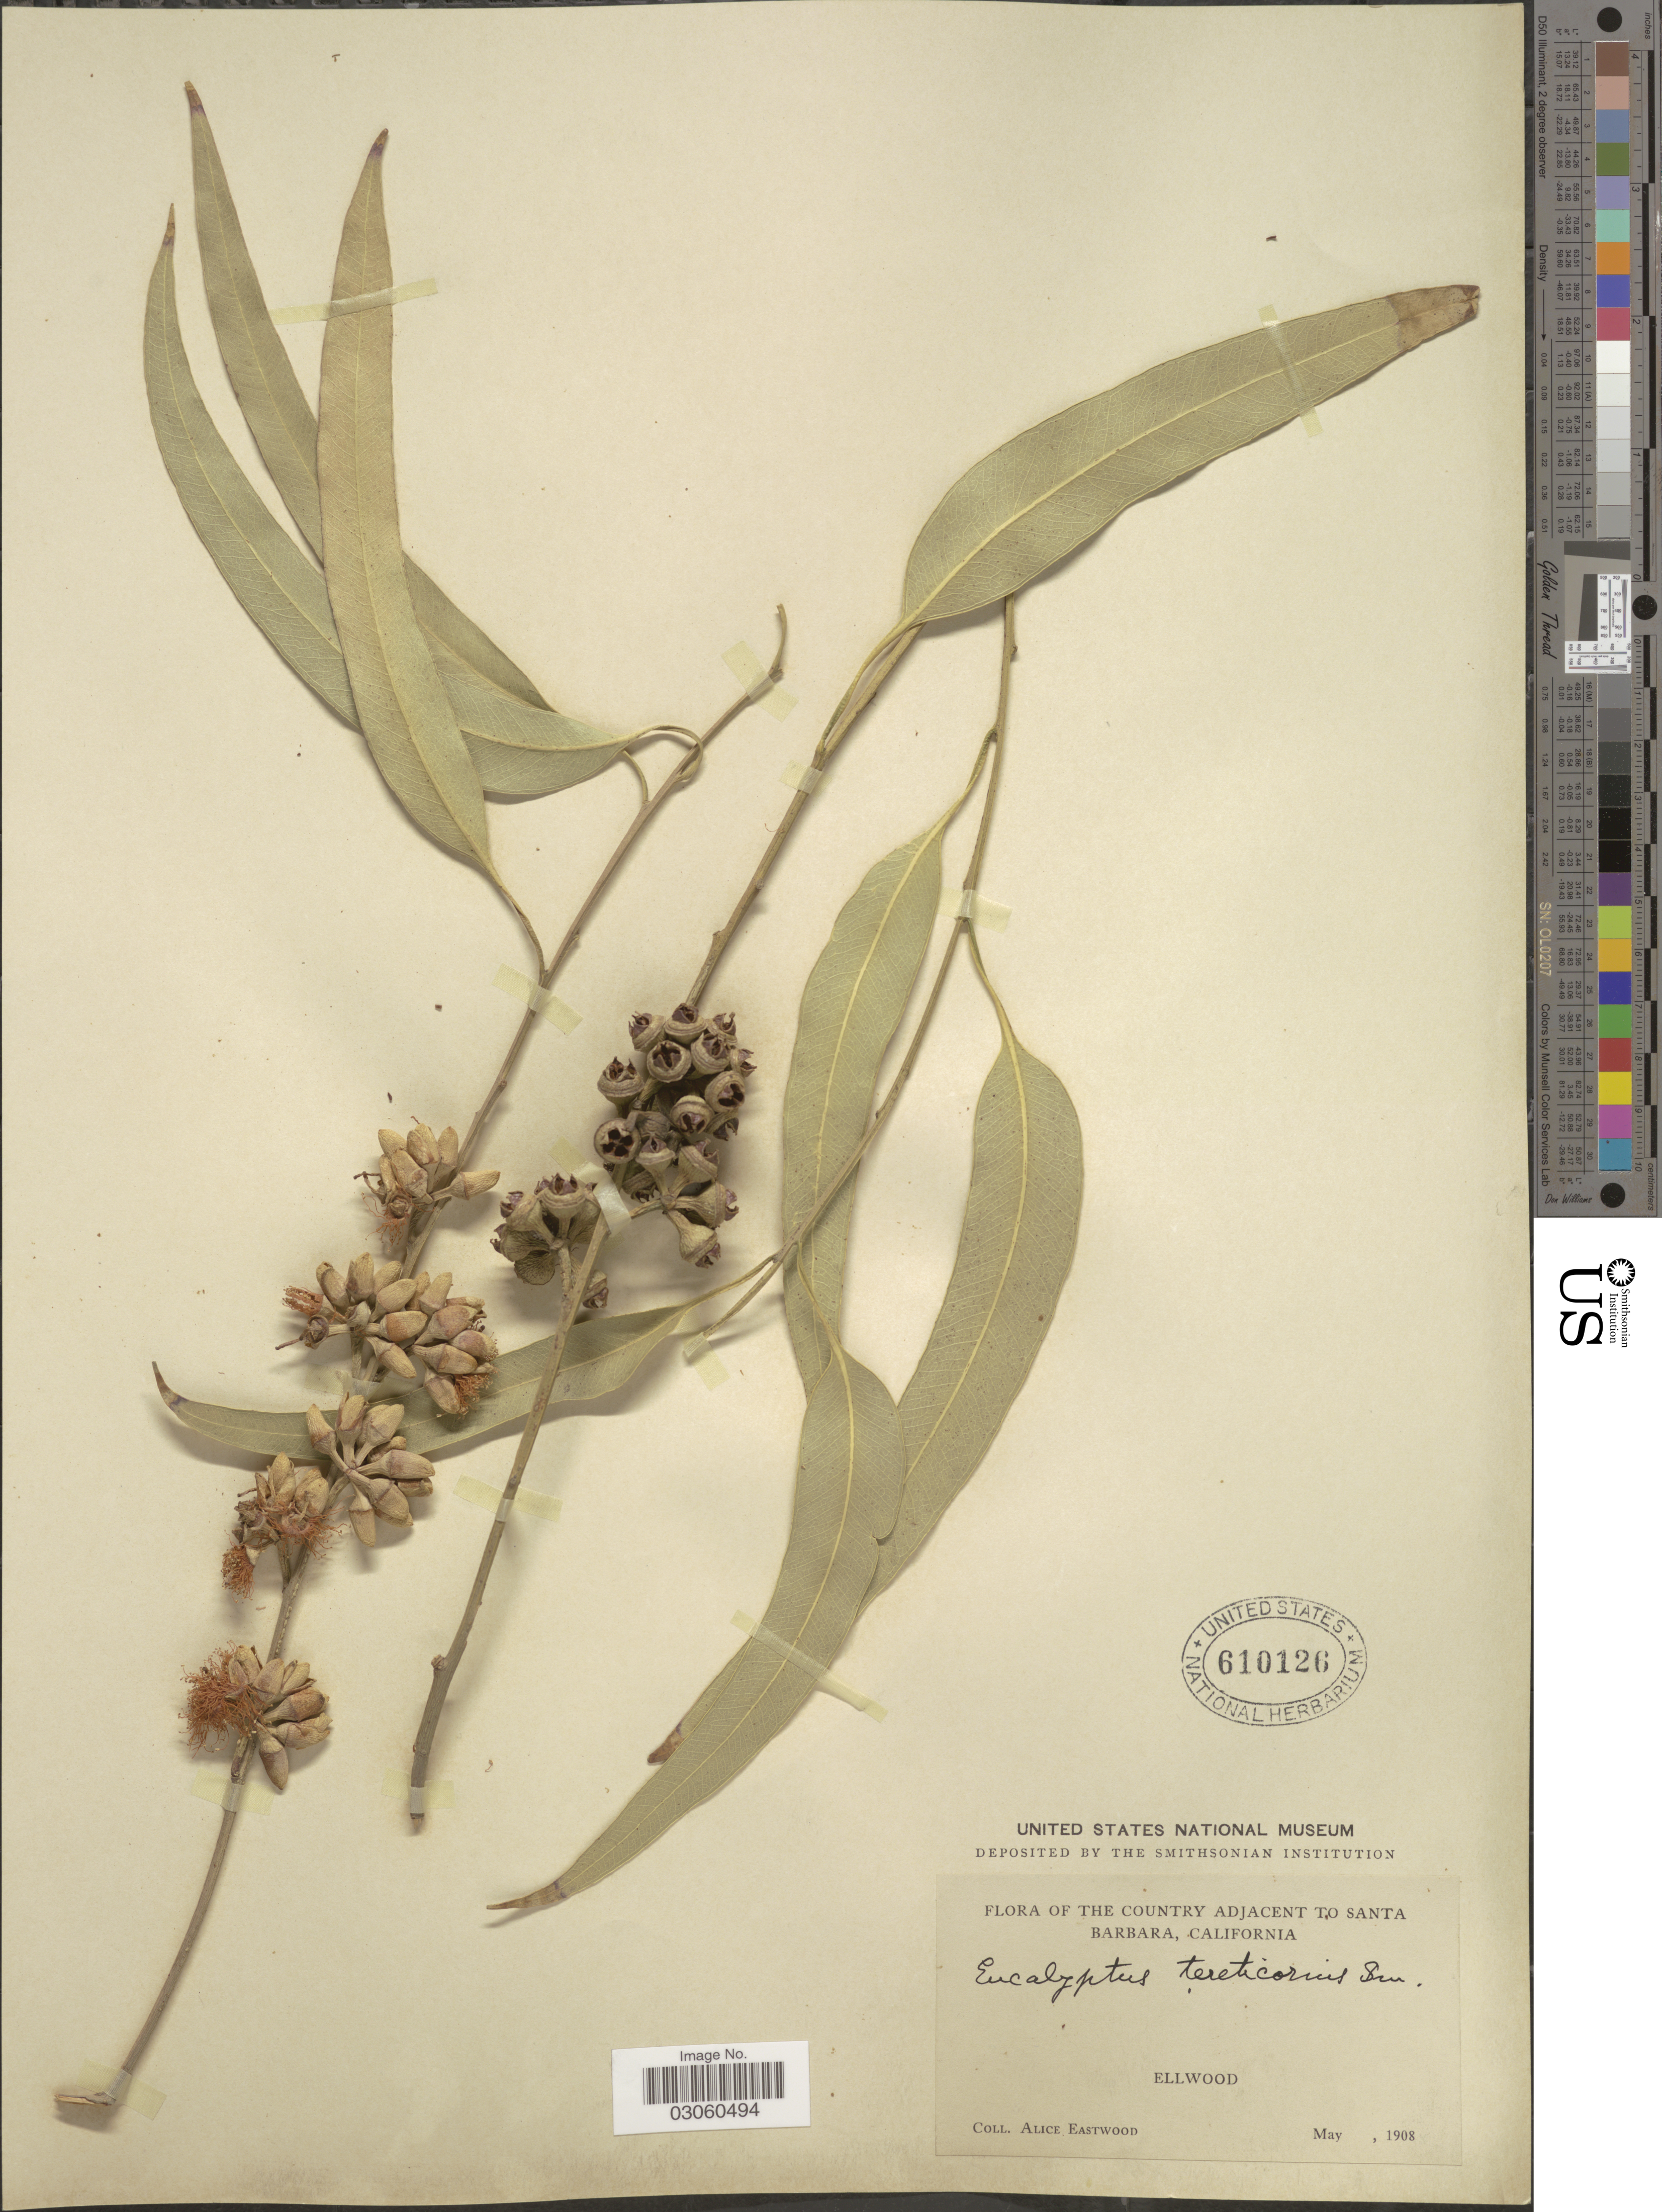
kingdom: Plantae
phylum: Tracheophyta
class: Magnoliopsida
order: Myrtales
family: Myrtaceae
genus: Eucalyptus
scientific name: Eucalyptus tereticornis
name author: Sm.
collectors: A. Eastwood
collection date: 1908-05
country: United States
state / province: California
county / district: Santa Barbara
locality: Country adjacent to Santa Barbara. Ellwood.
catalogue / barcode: US 610126